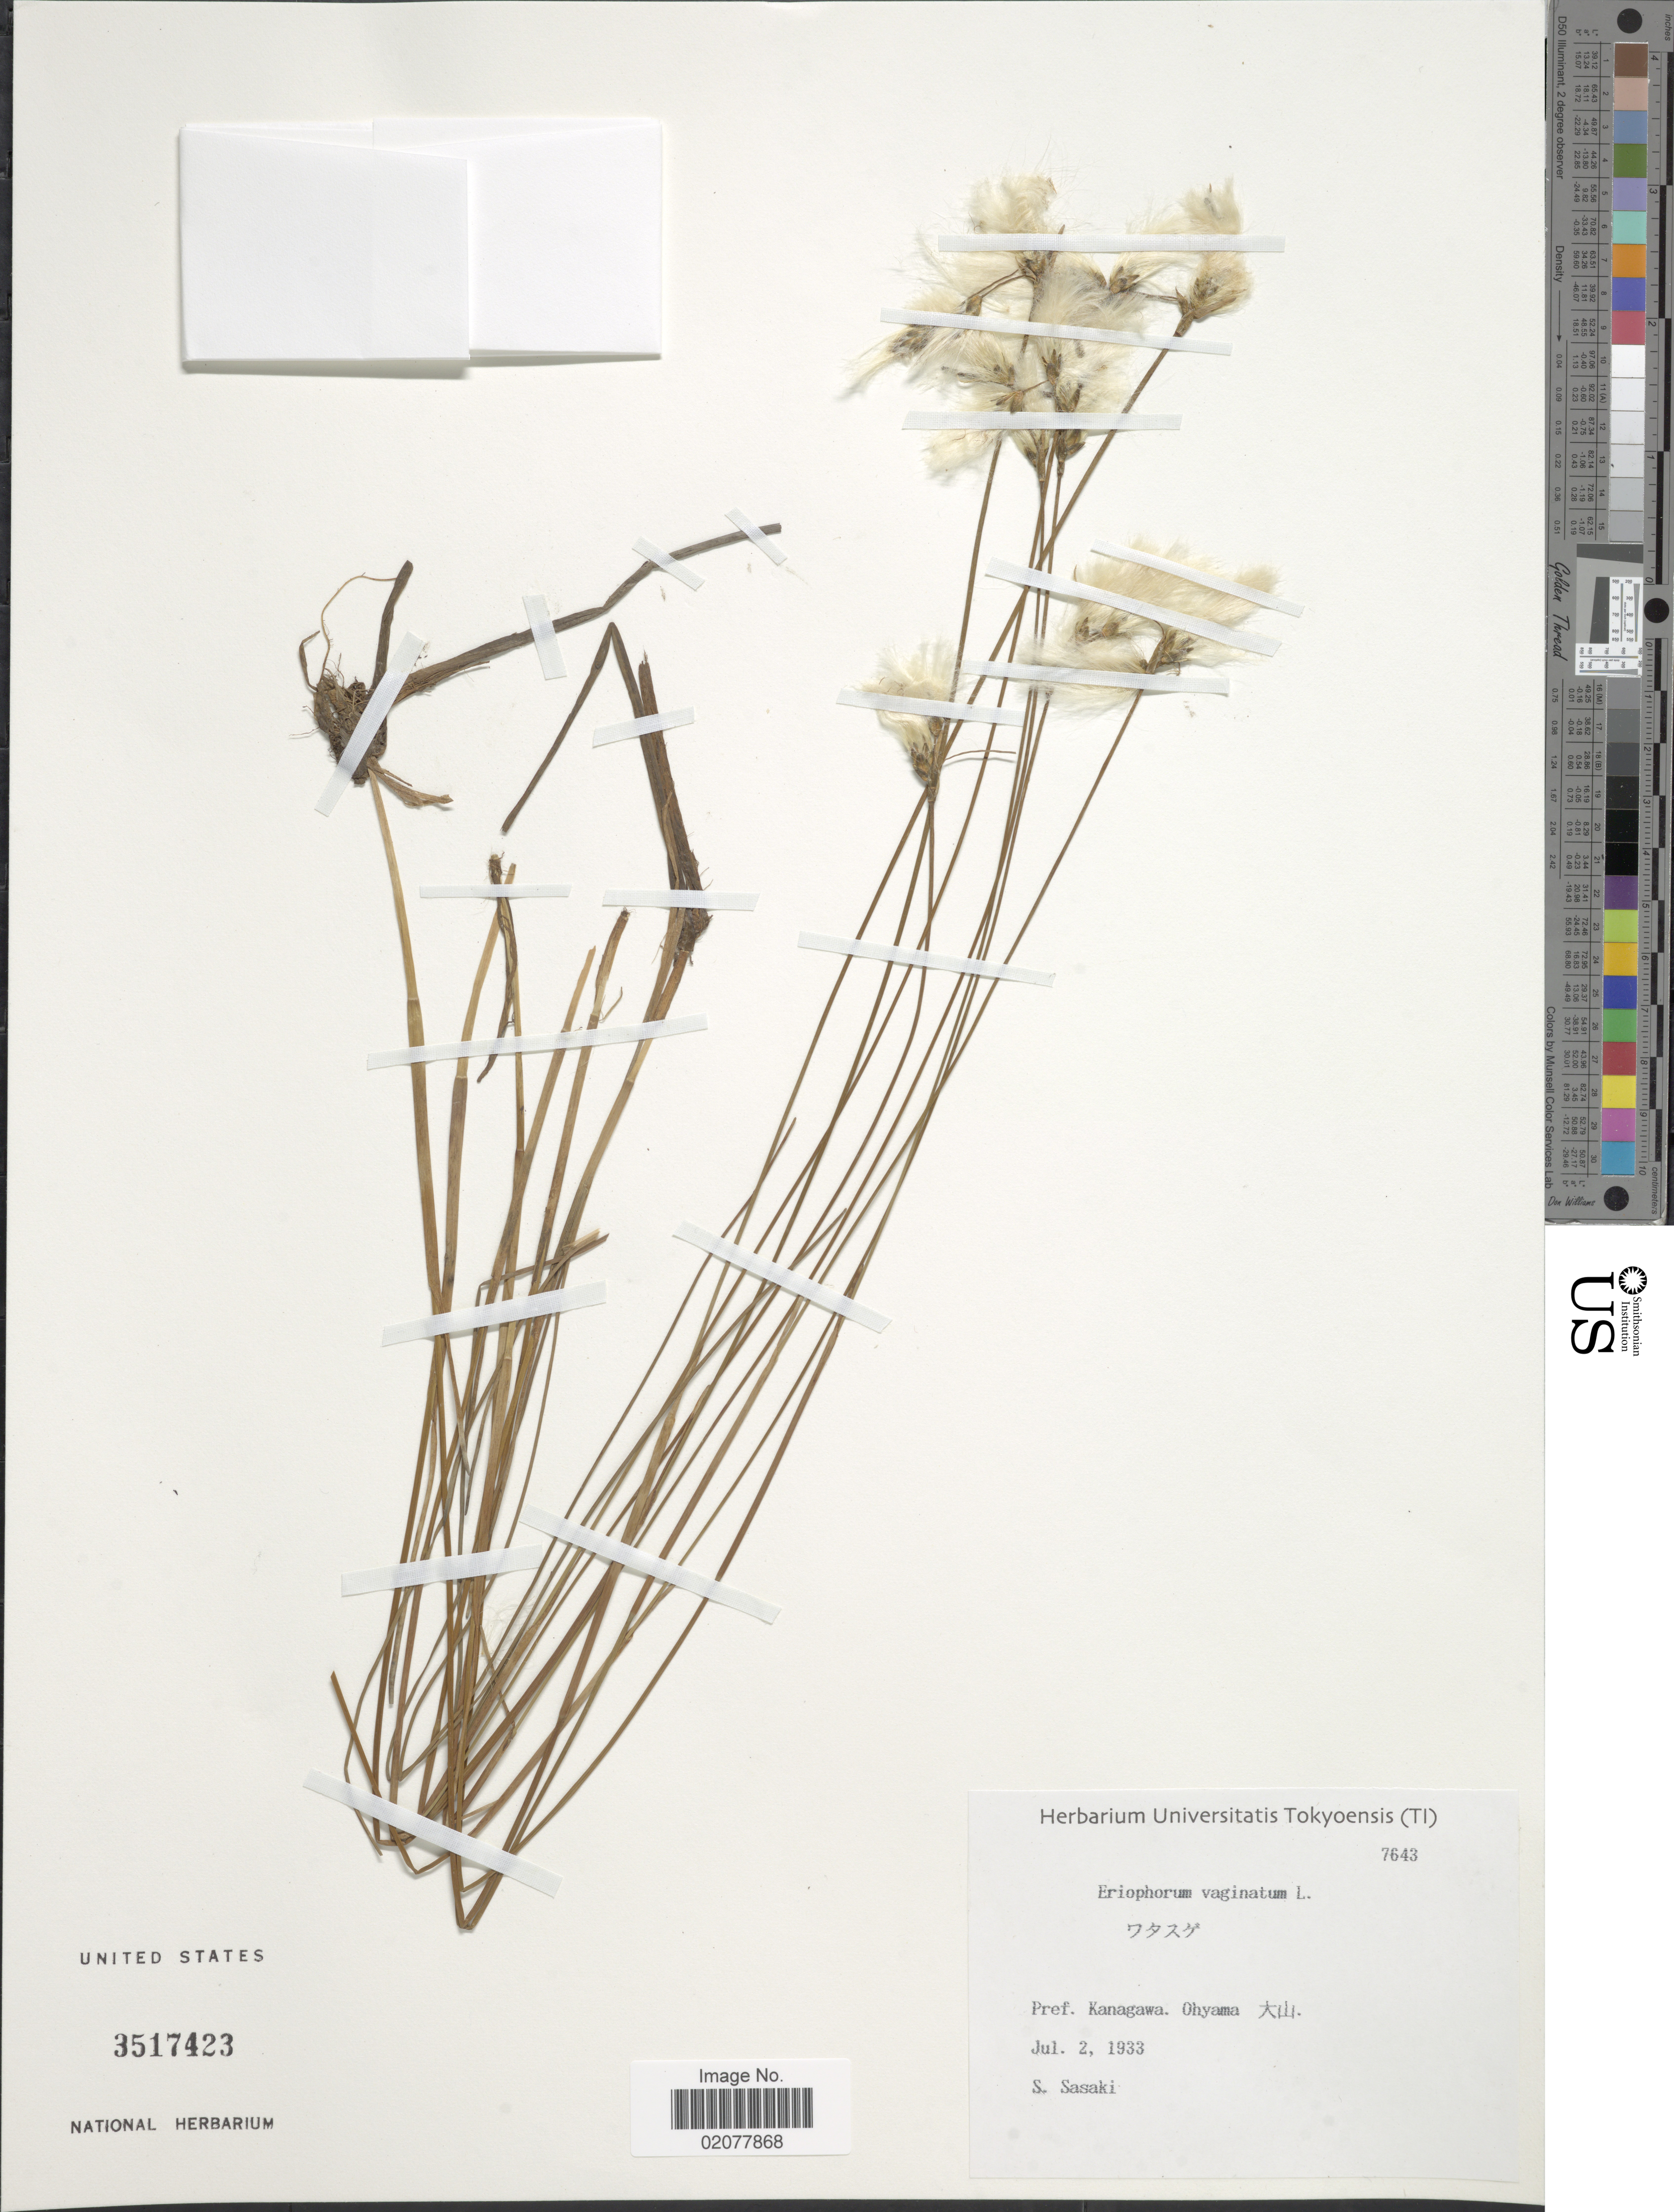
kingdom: Plantae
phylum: Tracheophyta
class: Liliopsida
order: Poales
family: Cyperaceae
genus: Eriophorum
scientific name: Eriophorum vaginatum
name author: L.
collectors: S. Sasaki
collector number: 7643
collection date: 1933-07-02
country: Japan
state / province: Kanagawa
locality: Pref. Kanagawa. Ohyama [Foreign script]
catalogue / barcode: US 3517423